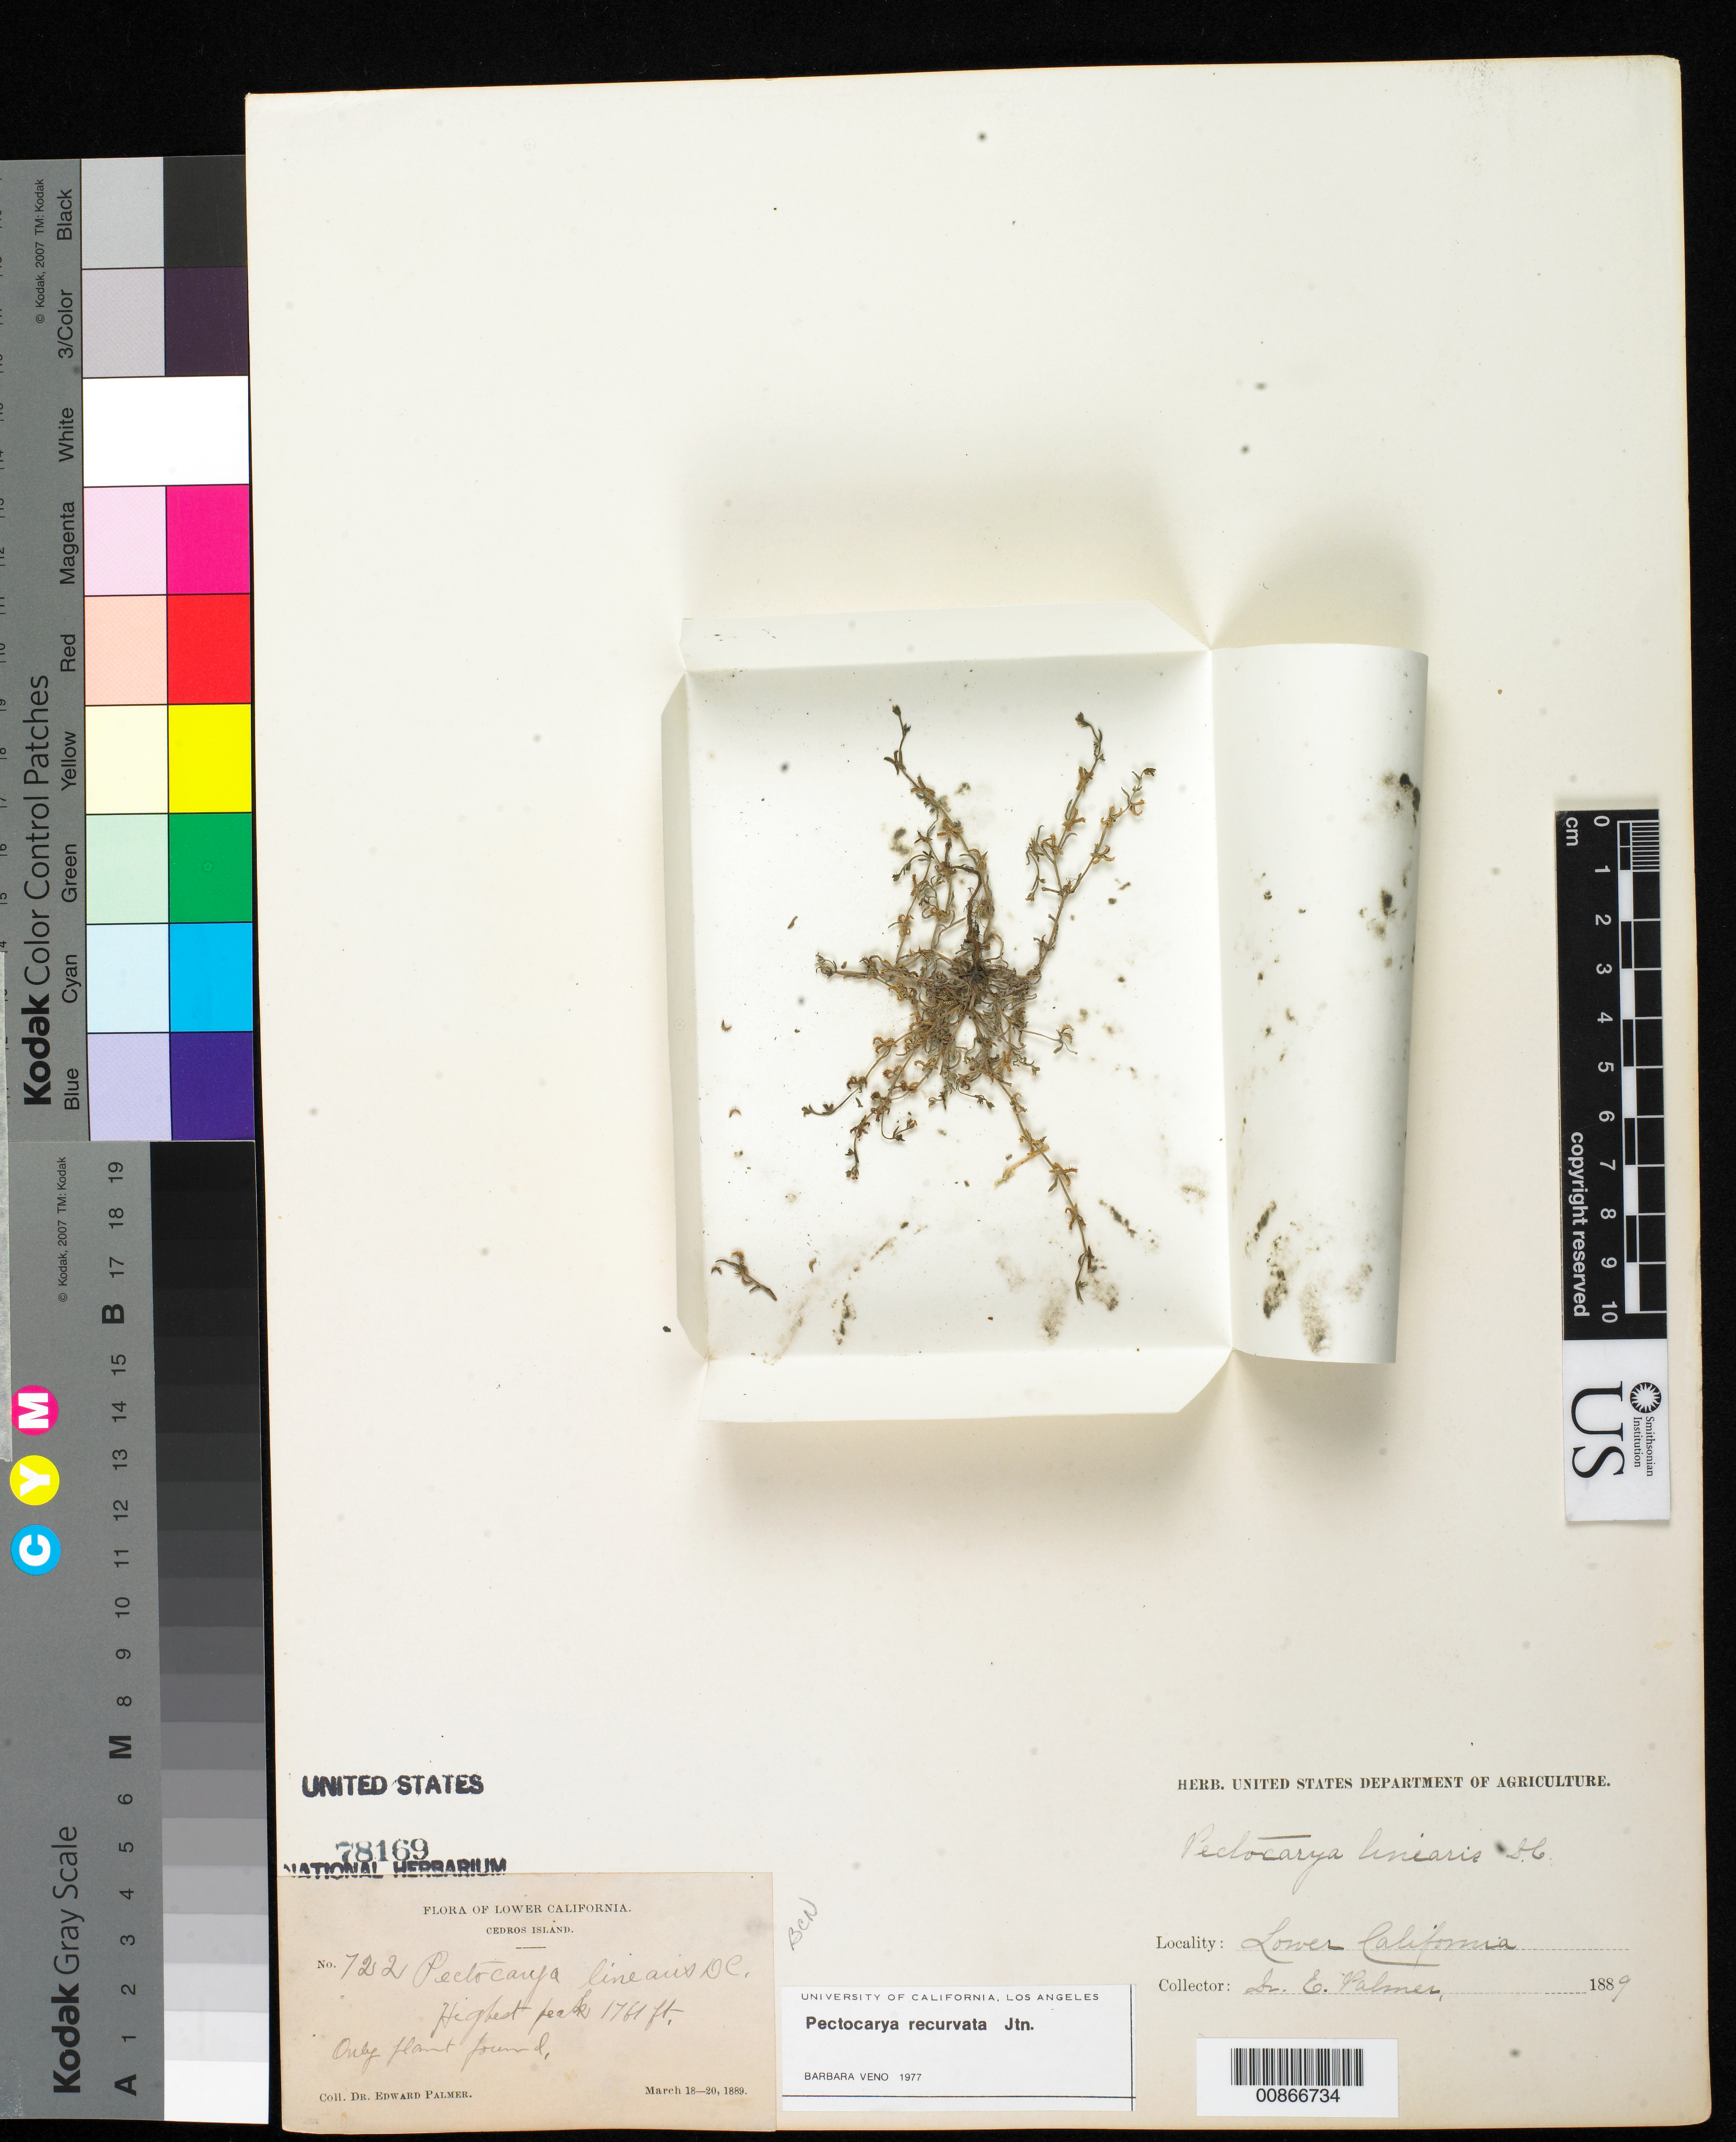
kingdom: Plantae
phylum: Tracheophyta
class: Magnoliopsida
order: Boraginales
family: Boraginaceae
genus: Pectocarya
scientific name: Pectocarya recurvata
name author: I.M. Johnst.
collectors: E. Palmer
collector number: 722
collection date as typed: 18 Mar 1889 to 20 Mar 1889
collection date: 1889-03-18/1889-03-20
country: Mexico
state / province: Baja California Norte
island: Cedros I.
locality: Cedros Island, Baja California. Highest peak.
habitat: Highest peak.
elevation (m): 537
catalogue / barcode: US 78169